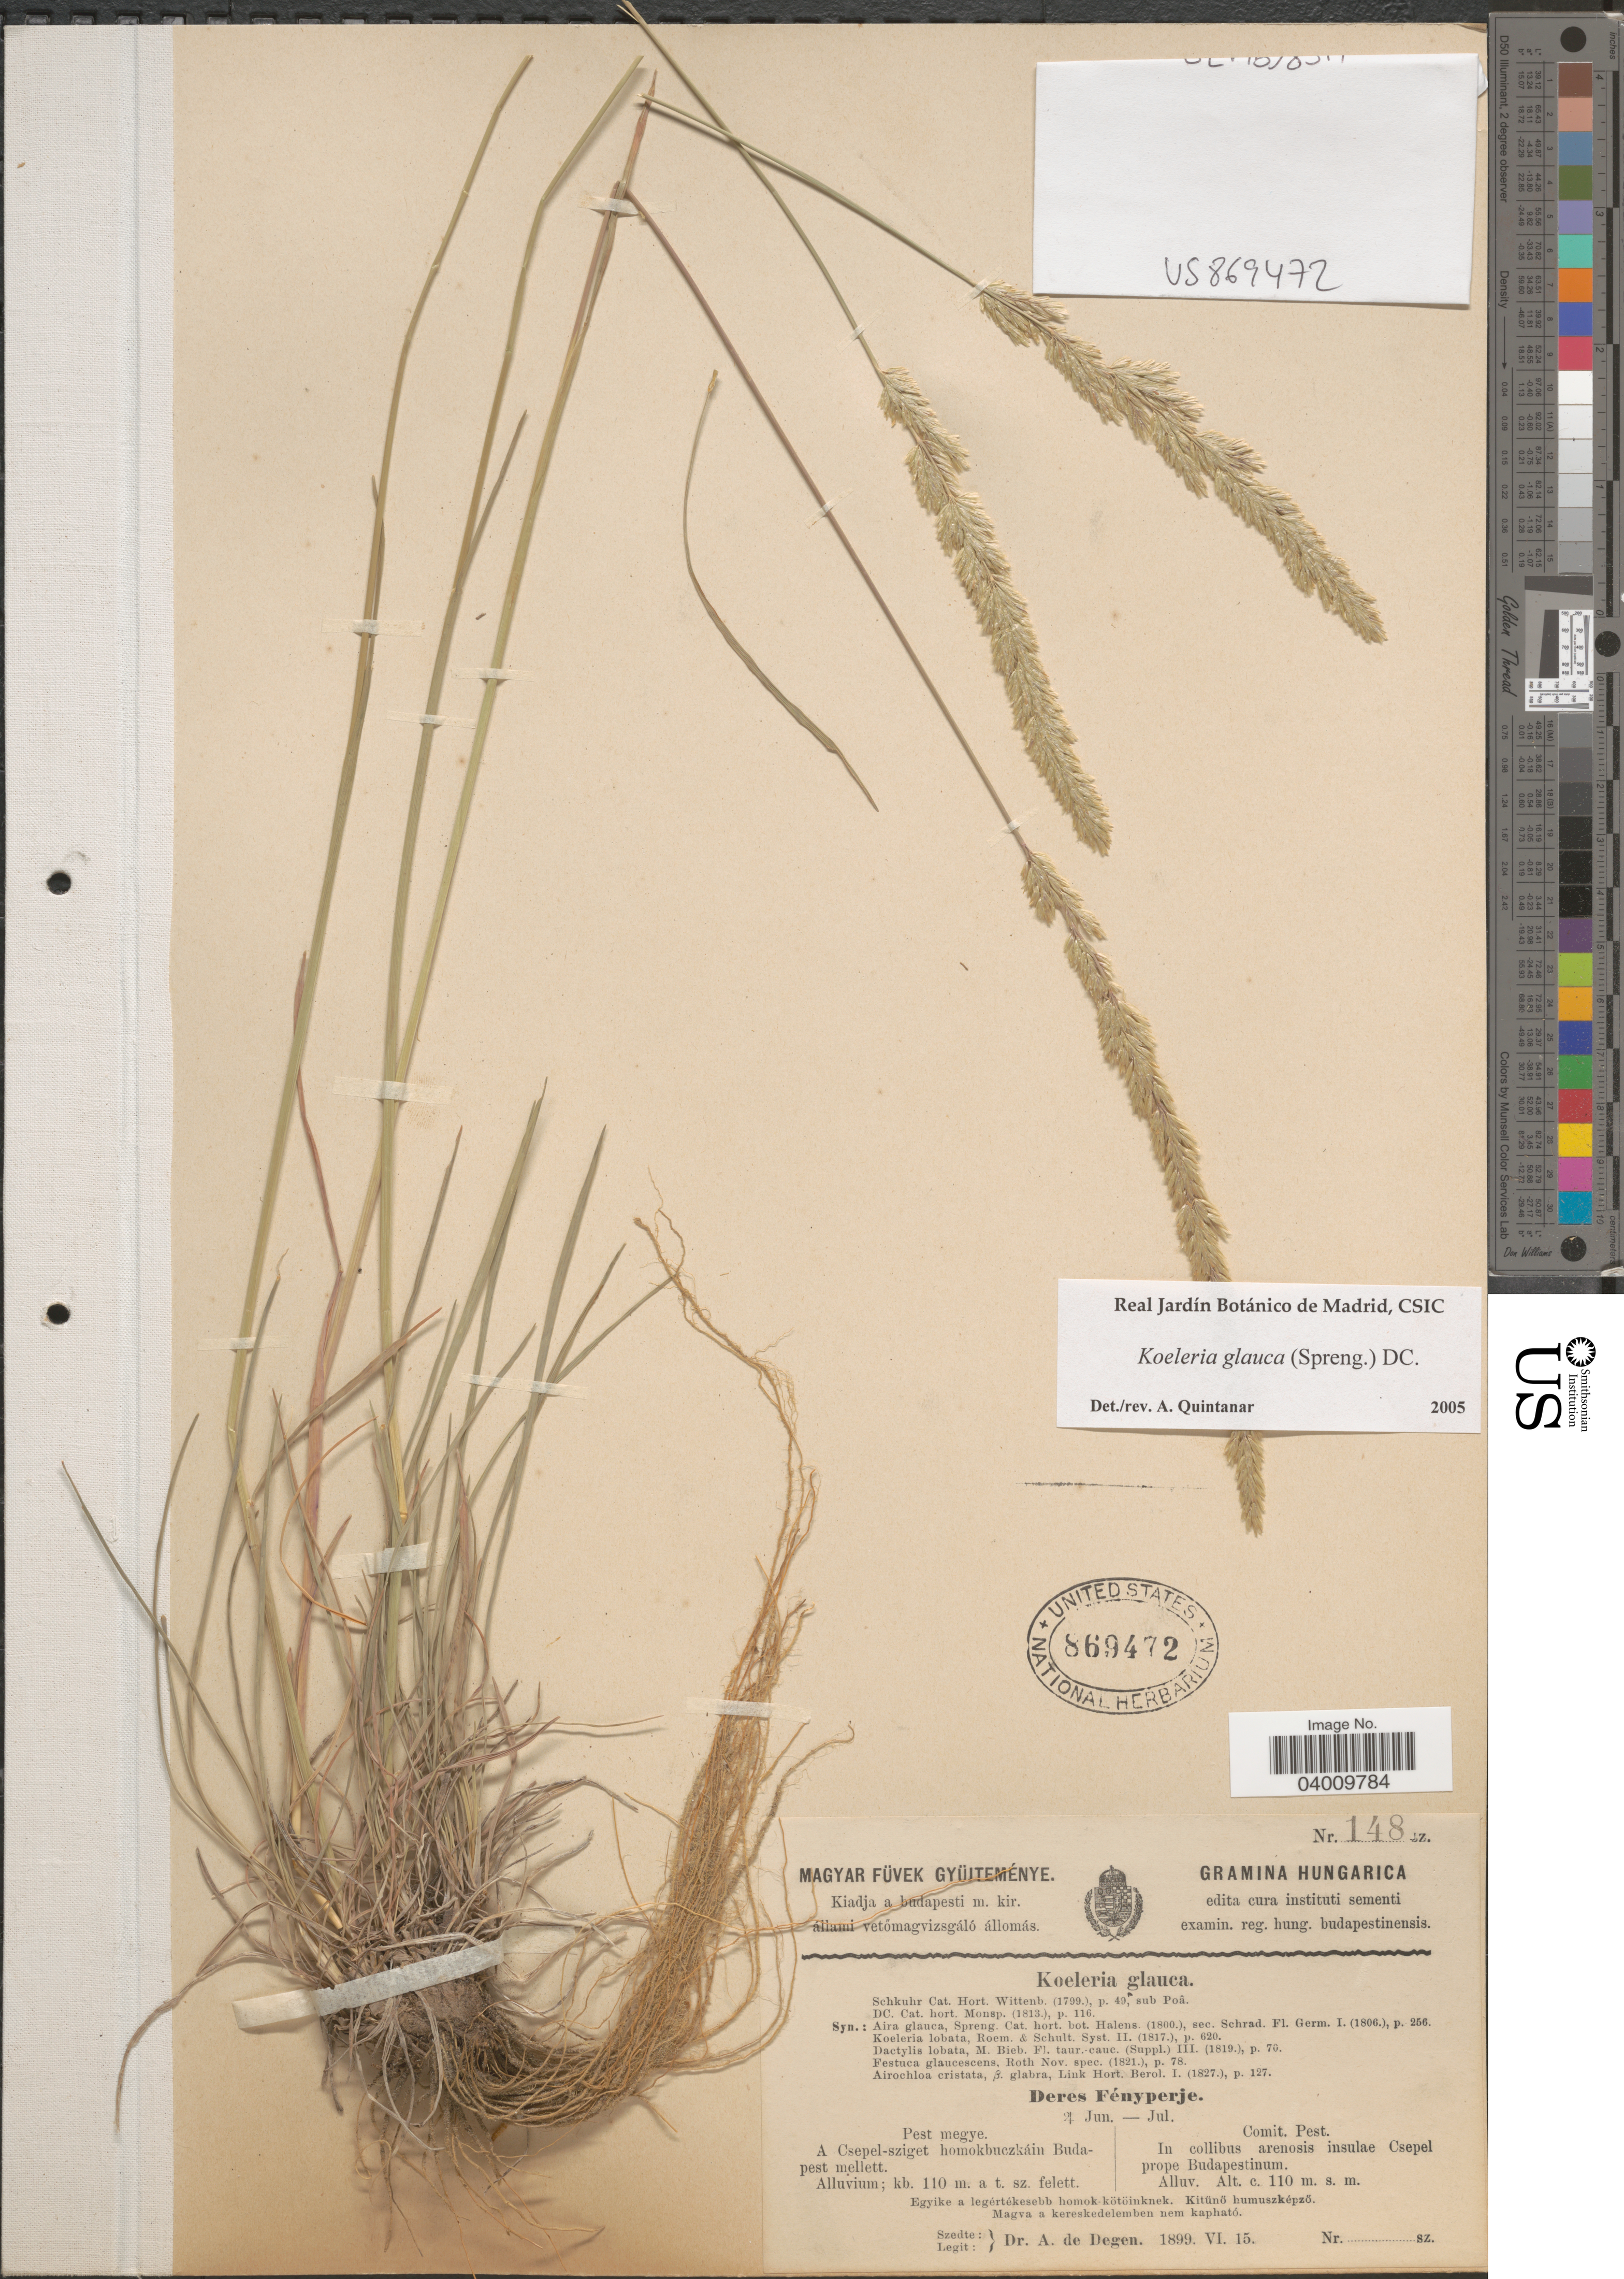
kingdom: Plantae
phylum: Tracheophyta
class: Liliopsida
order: Poales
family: Poaceae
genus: Koeleria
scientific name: Koeleria glauca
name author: (Spreng.) DC.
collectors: A. Degen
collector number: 148?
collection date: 1899-06-15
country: Hungary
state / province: Pest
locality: Comit. Pest. In collibus arenosis insulae Csepel prope Budapestinum. Alluv.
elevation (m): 110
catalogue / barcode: US 869472